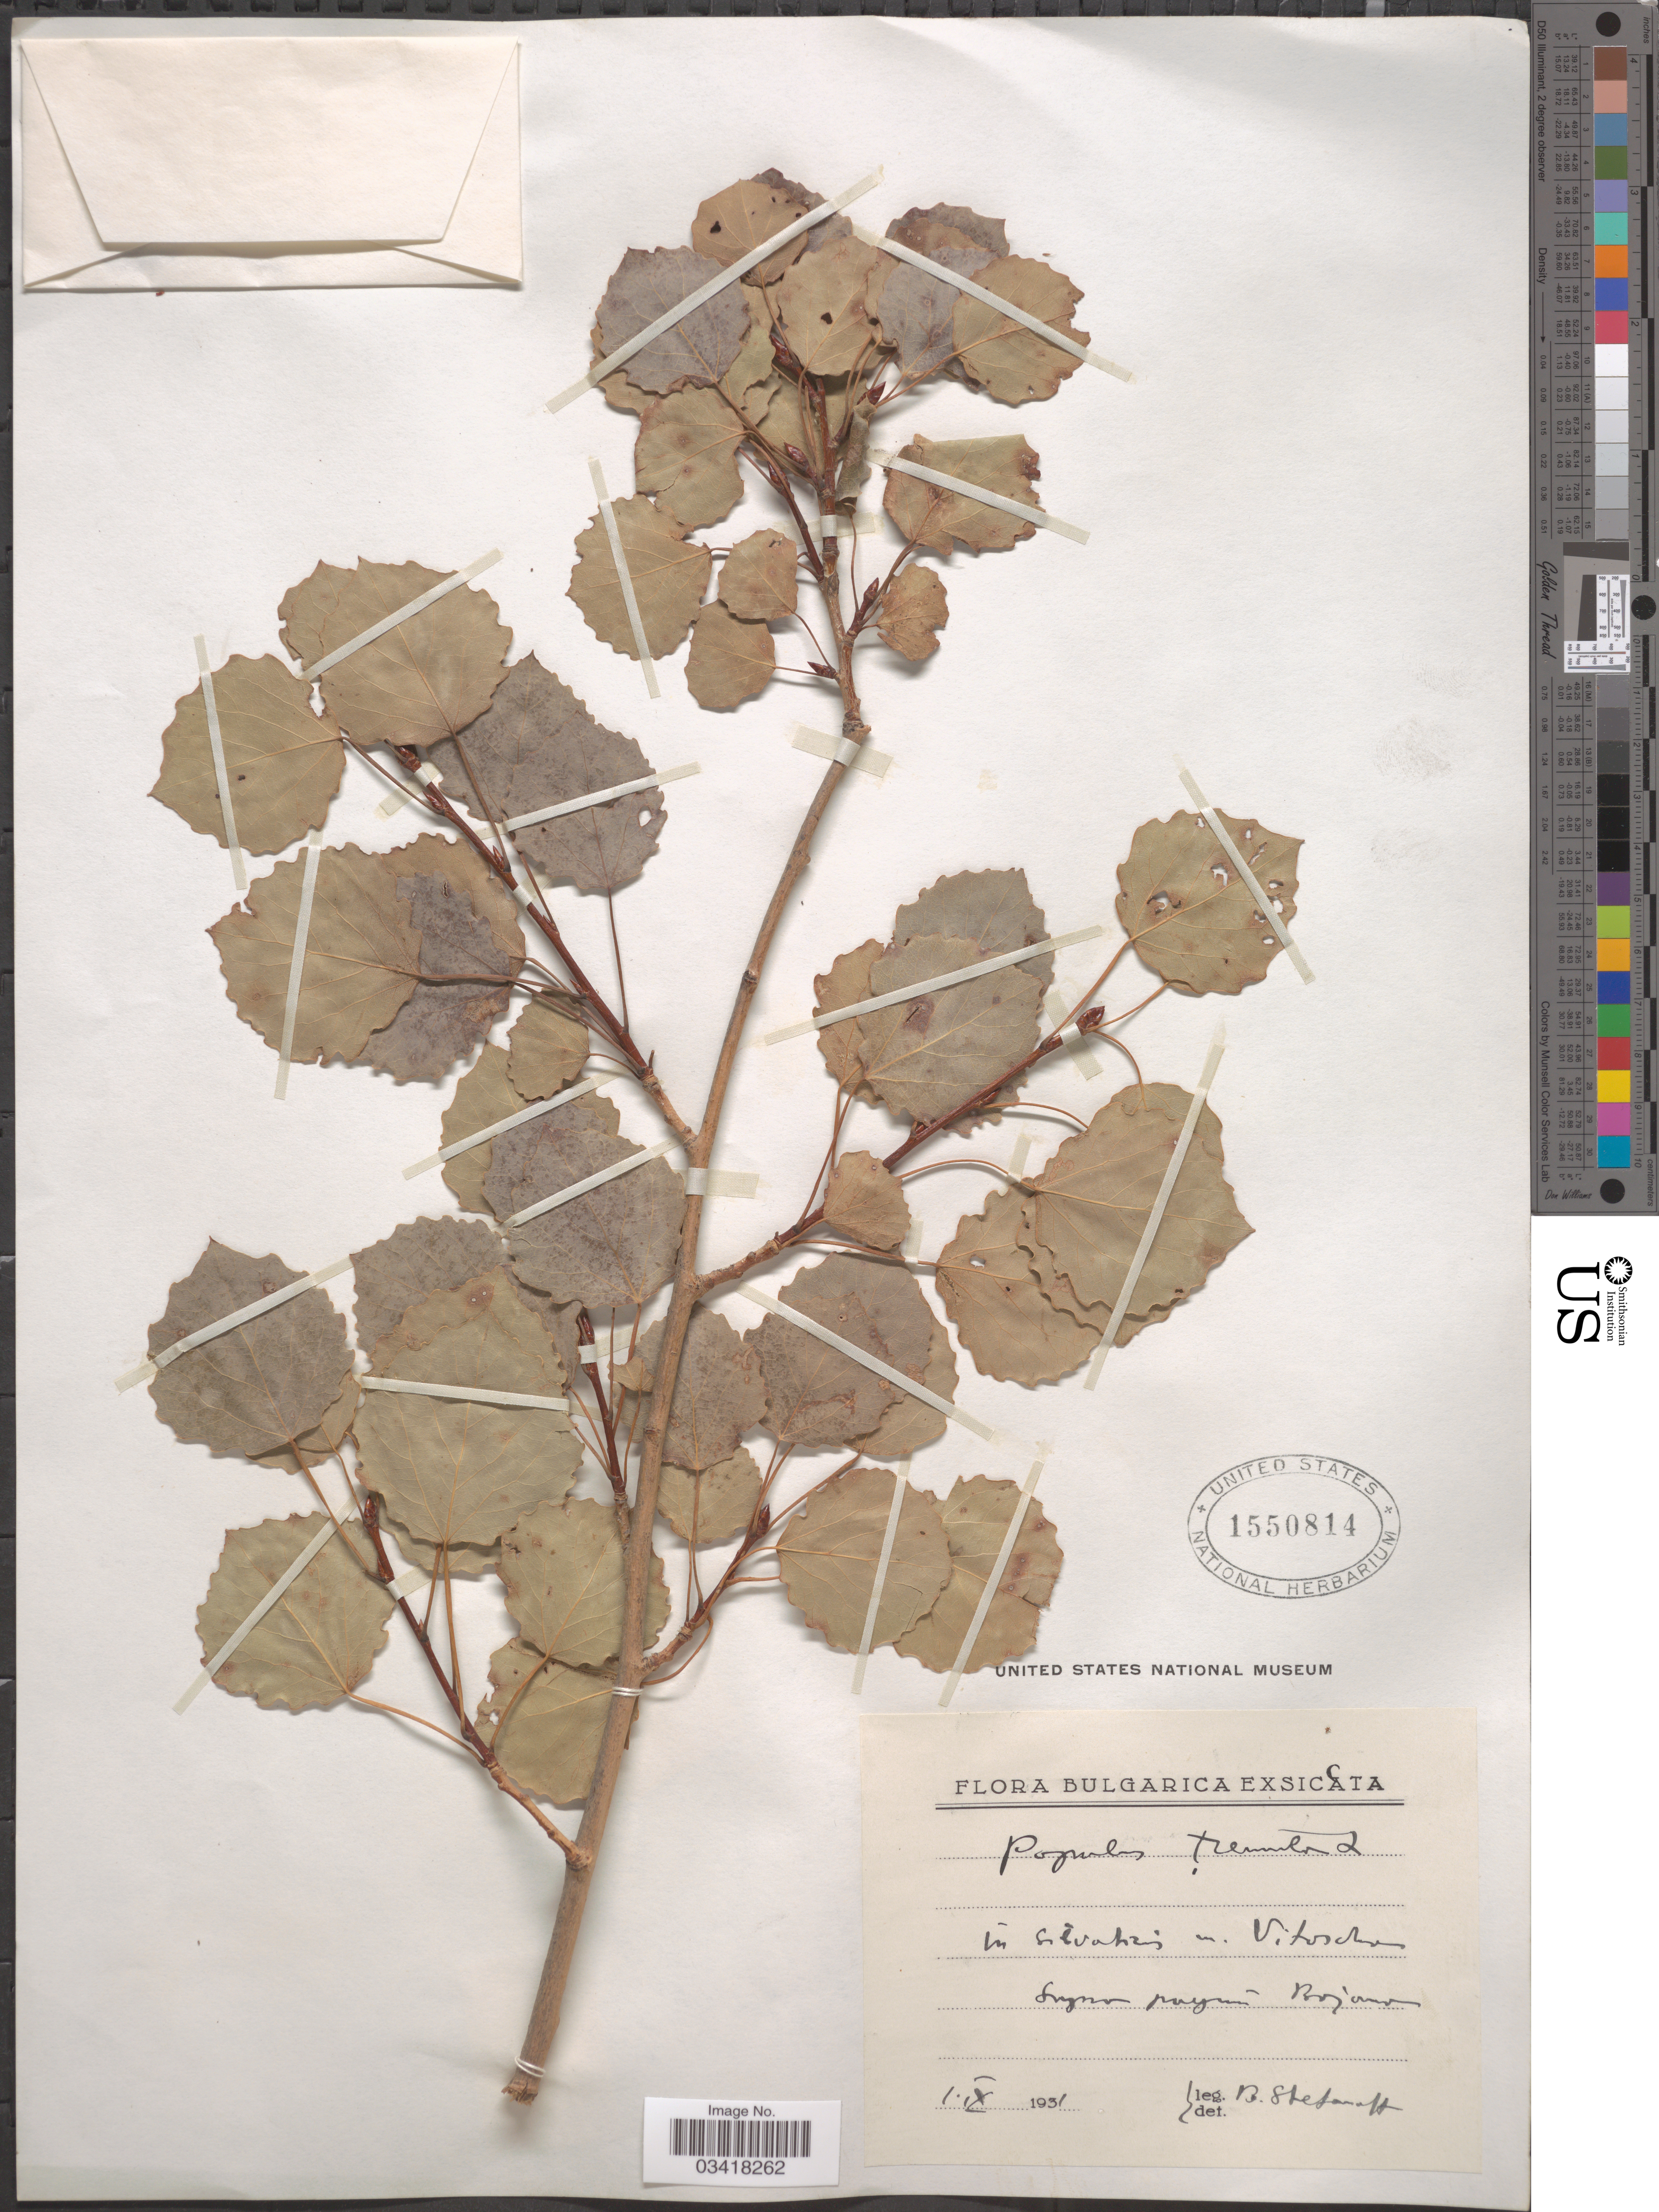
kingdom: Plantae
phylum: Tracheophyta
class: Magnoliopsida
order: Malpighiales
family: Salicaceae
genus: Populus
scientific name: Populus tremula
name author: L.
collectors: B. Stefanoff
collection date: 1931-09-01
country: Bulgaria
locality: In silvatris in Vitorshon. Symo paymi Bojamo. [interpreted]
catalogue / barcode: US 1550814